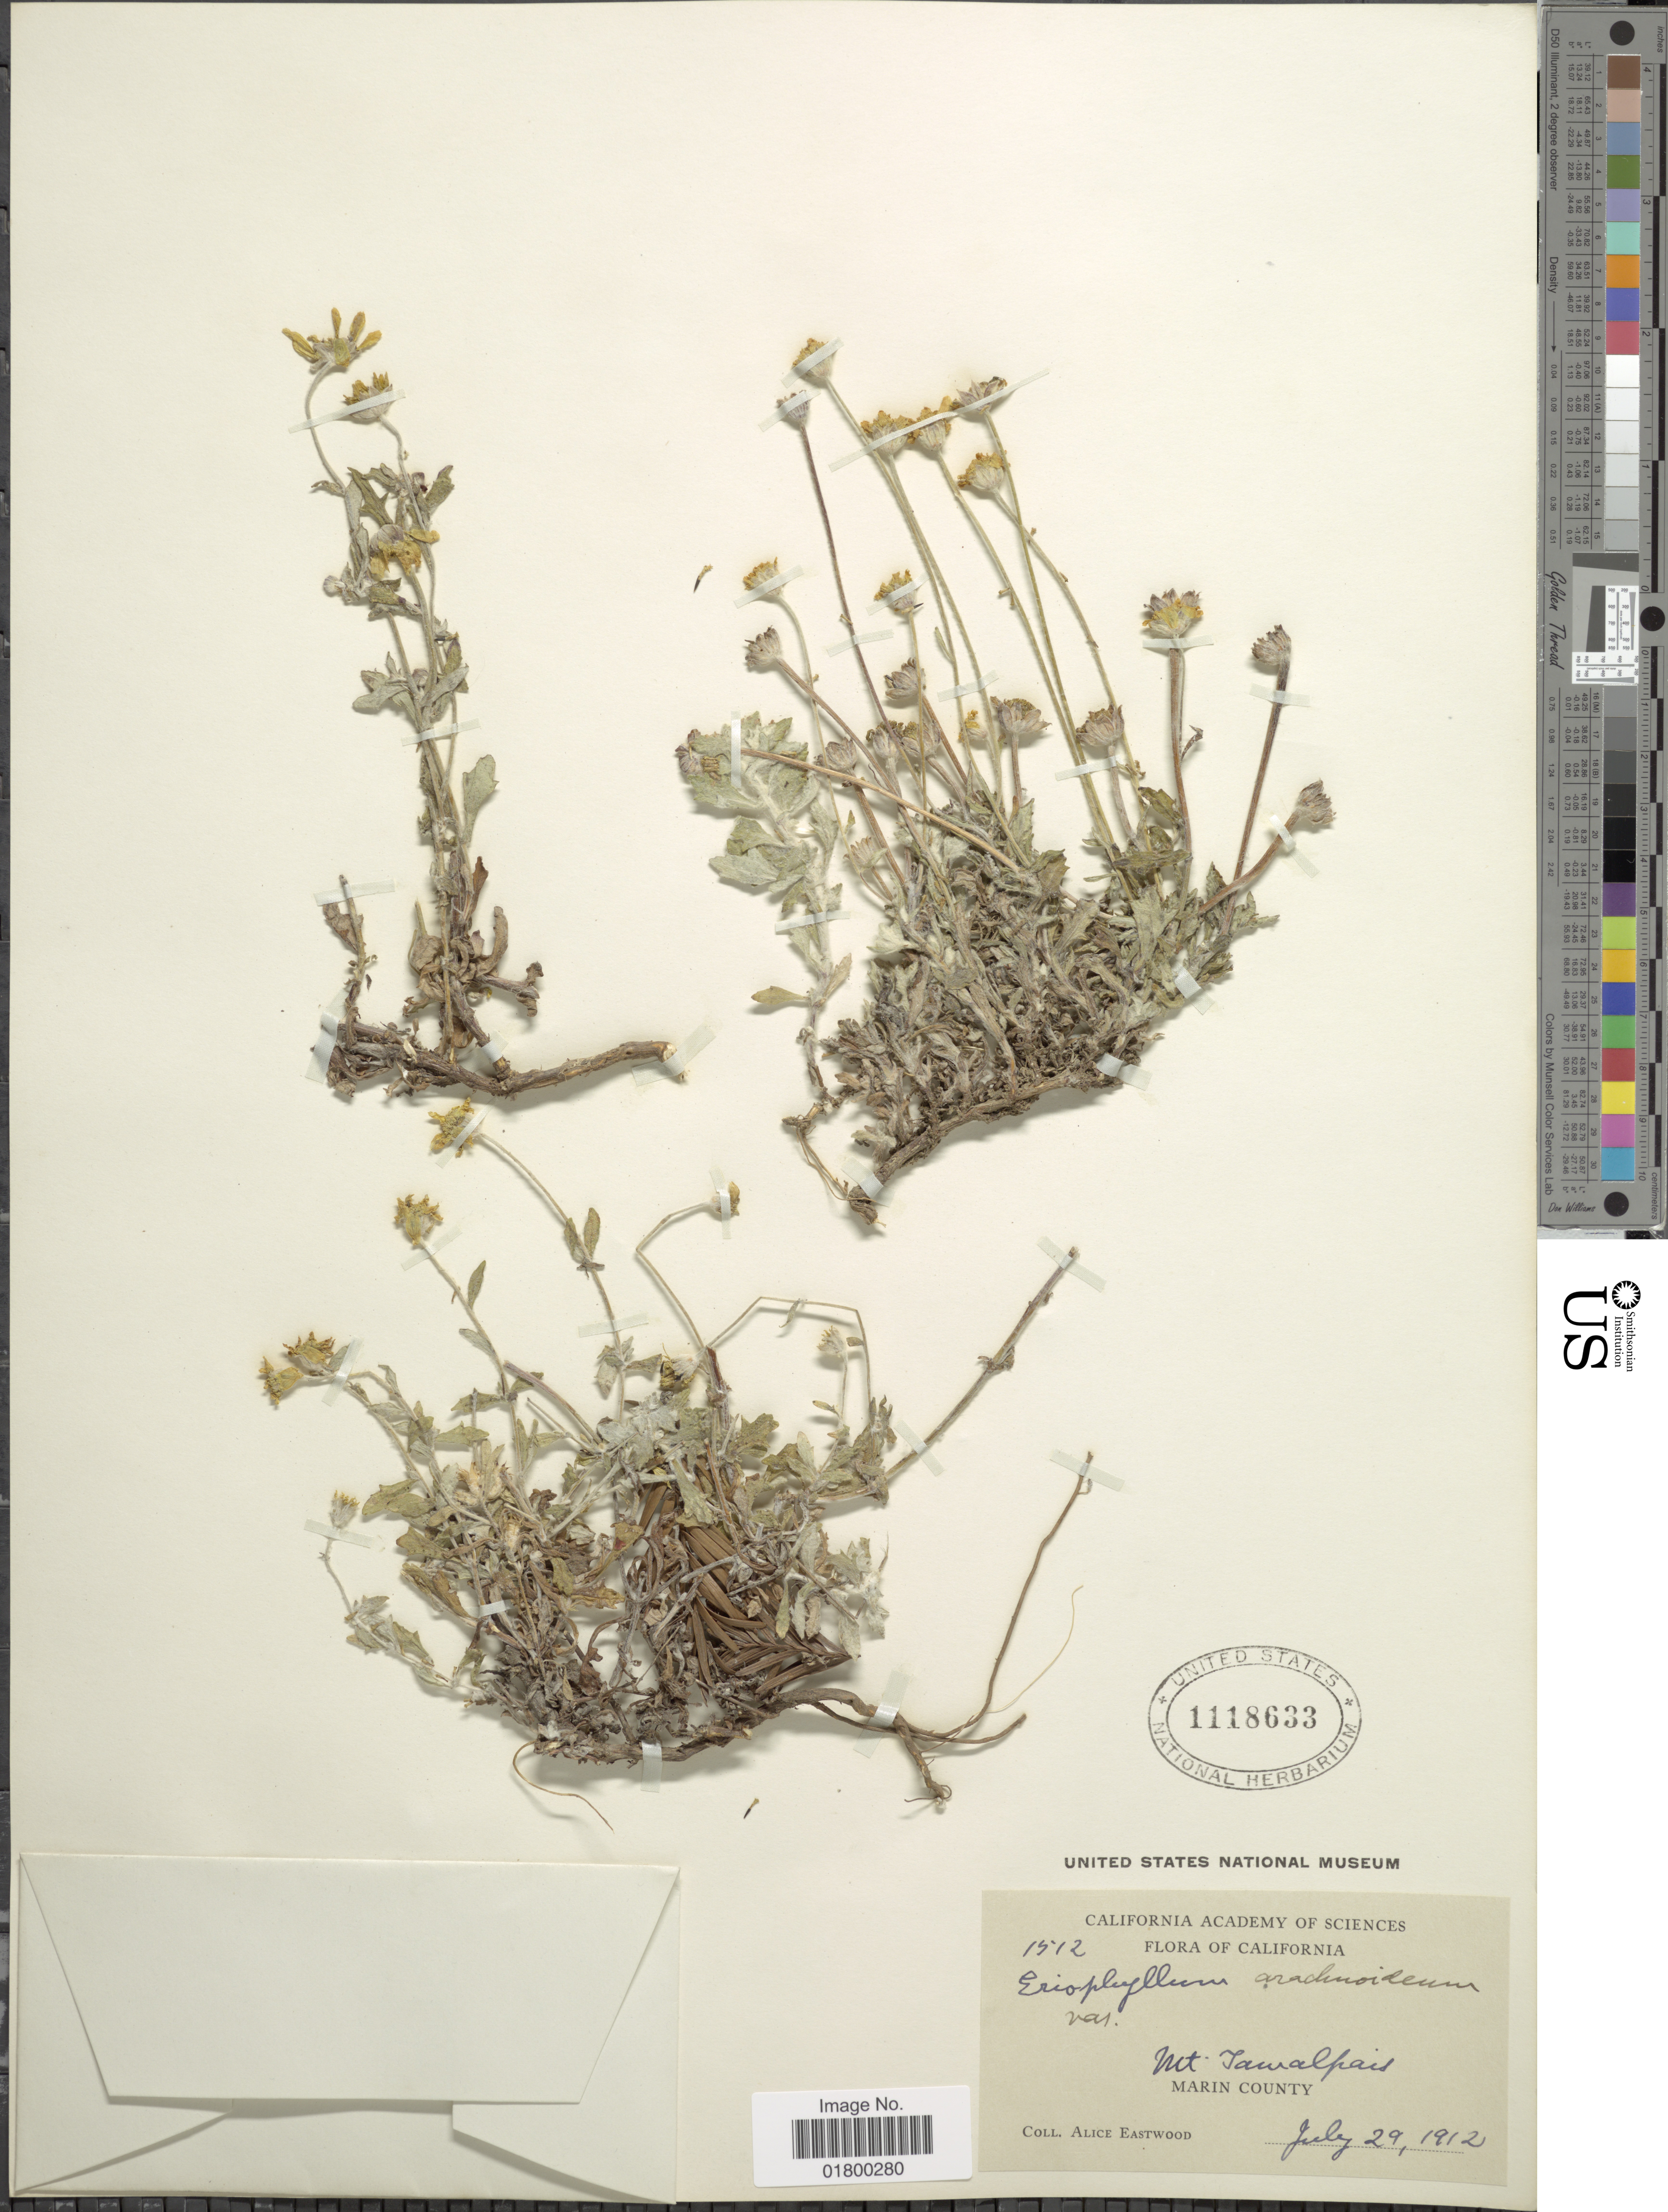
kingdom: Plantae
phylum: Tracheophyta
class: Magnoliopsida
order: Asterales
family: Asteraceae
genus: Eriophyllum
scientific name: Eriophyllum lanatum var. arachnoideum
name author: (Fisch. & Avé-Lall.) Jeps.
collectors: A. Eastwood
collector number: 1512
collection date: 1912-07-29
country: United States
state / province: California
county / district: Marin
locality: Mt. Tamalpais, Marin County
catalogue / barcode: US 1118633